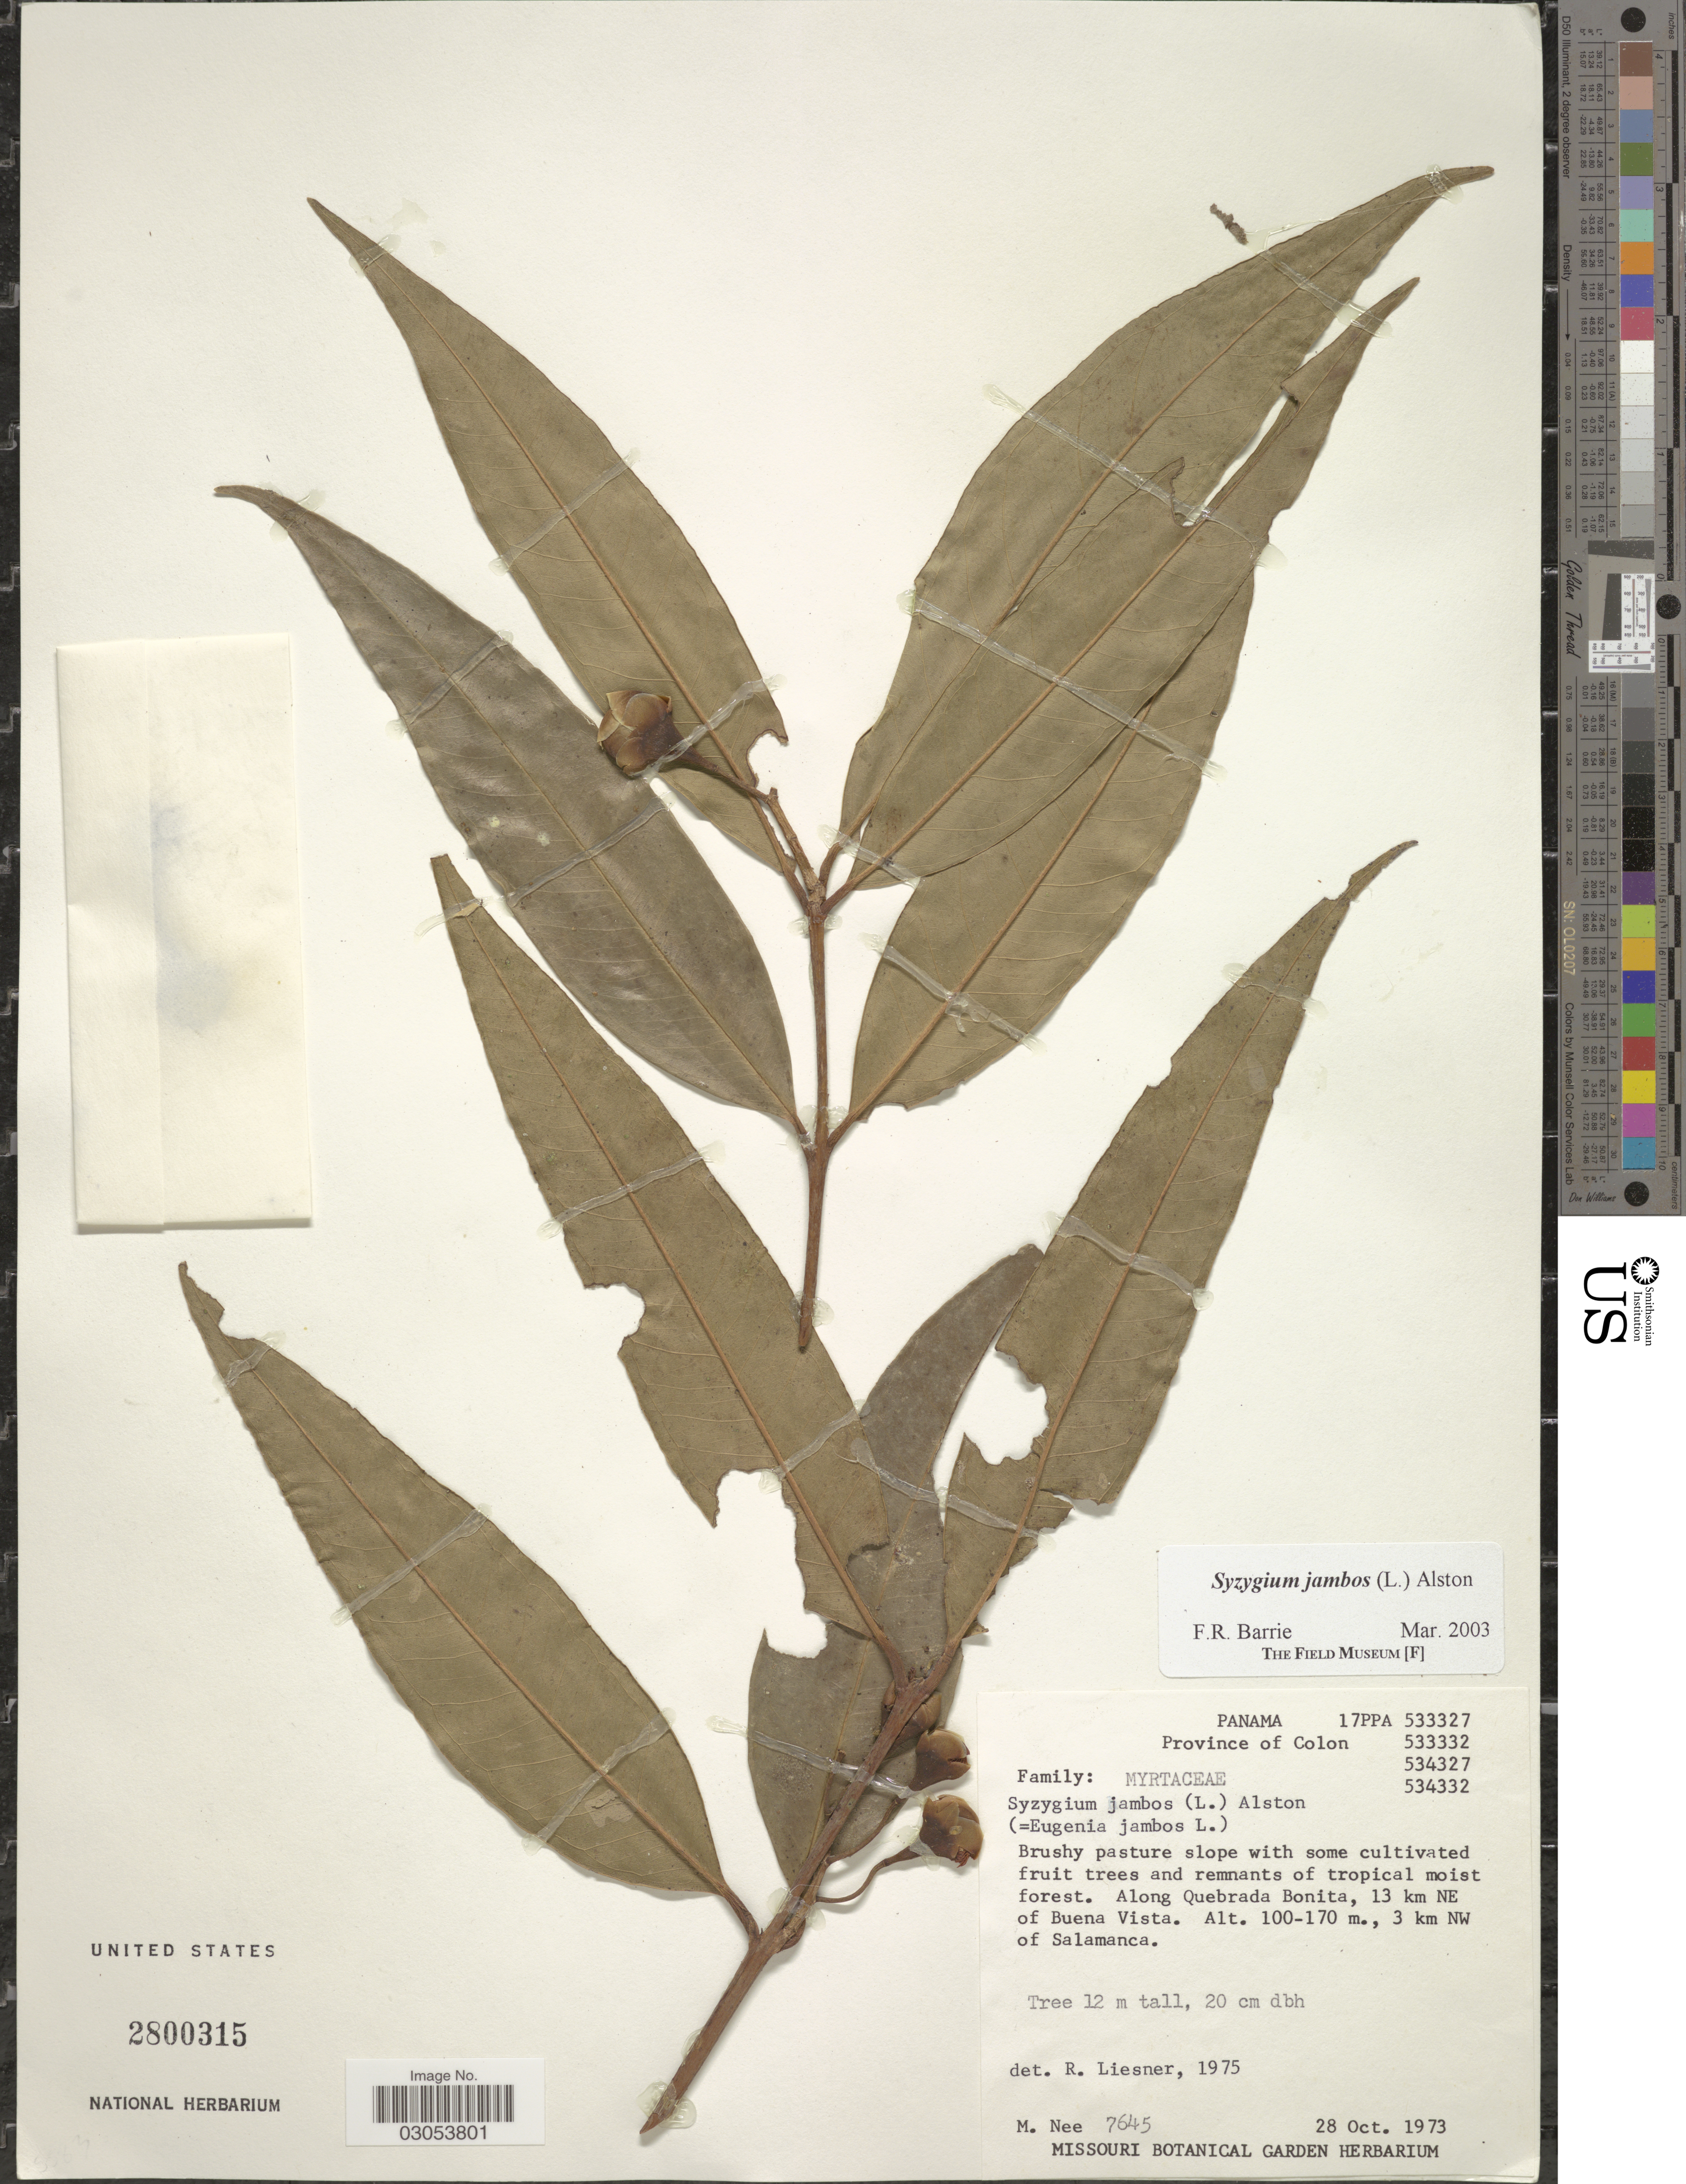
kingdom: Plantae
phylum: Tracheophyta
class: Magnoliopsida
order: Myrtales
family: Myrtaceae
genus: Syzygium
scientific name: Syzygium jambos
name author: (L.) Alston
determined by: Barrie, F. R.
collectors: M. Nee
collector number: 7645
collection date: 1973-10-28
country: Panama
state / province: Colón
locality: Along Quebrada Bonita, 13 km NE of Buena Vista, 3 km NW of Salamanca.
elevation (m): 100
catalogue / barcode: US 2800315